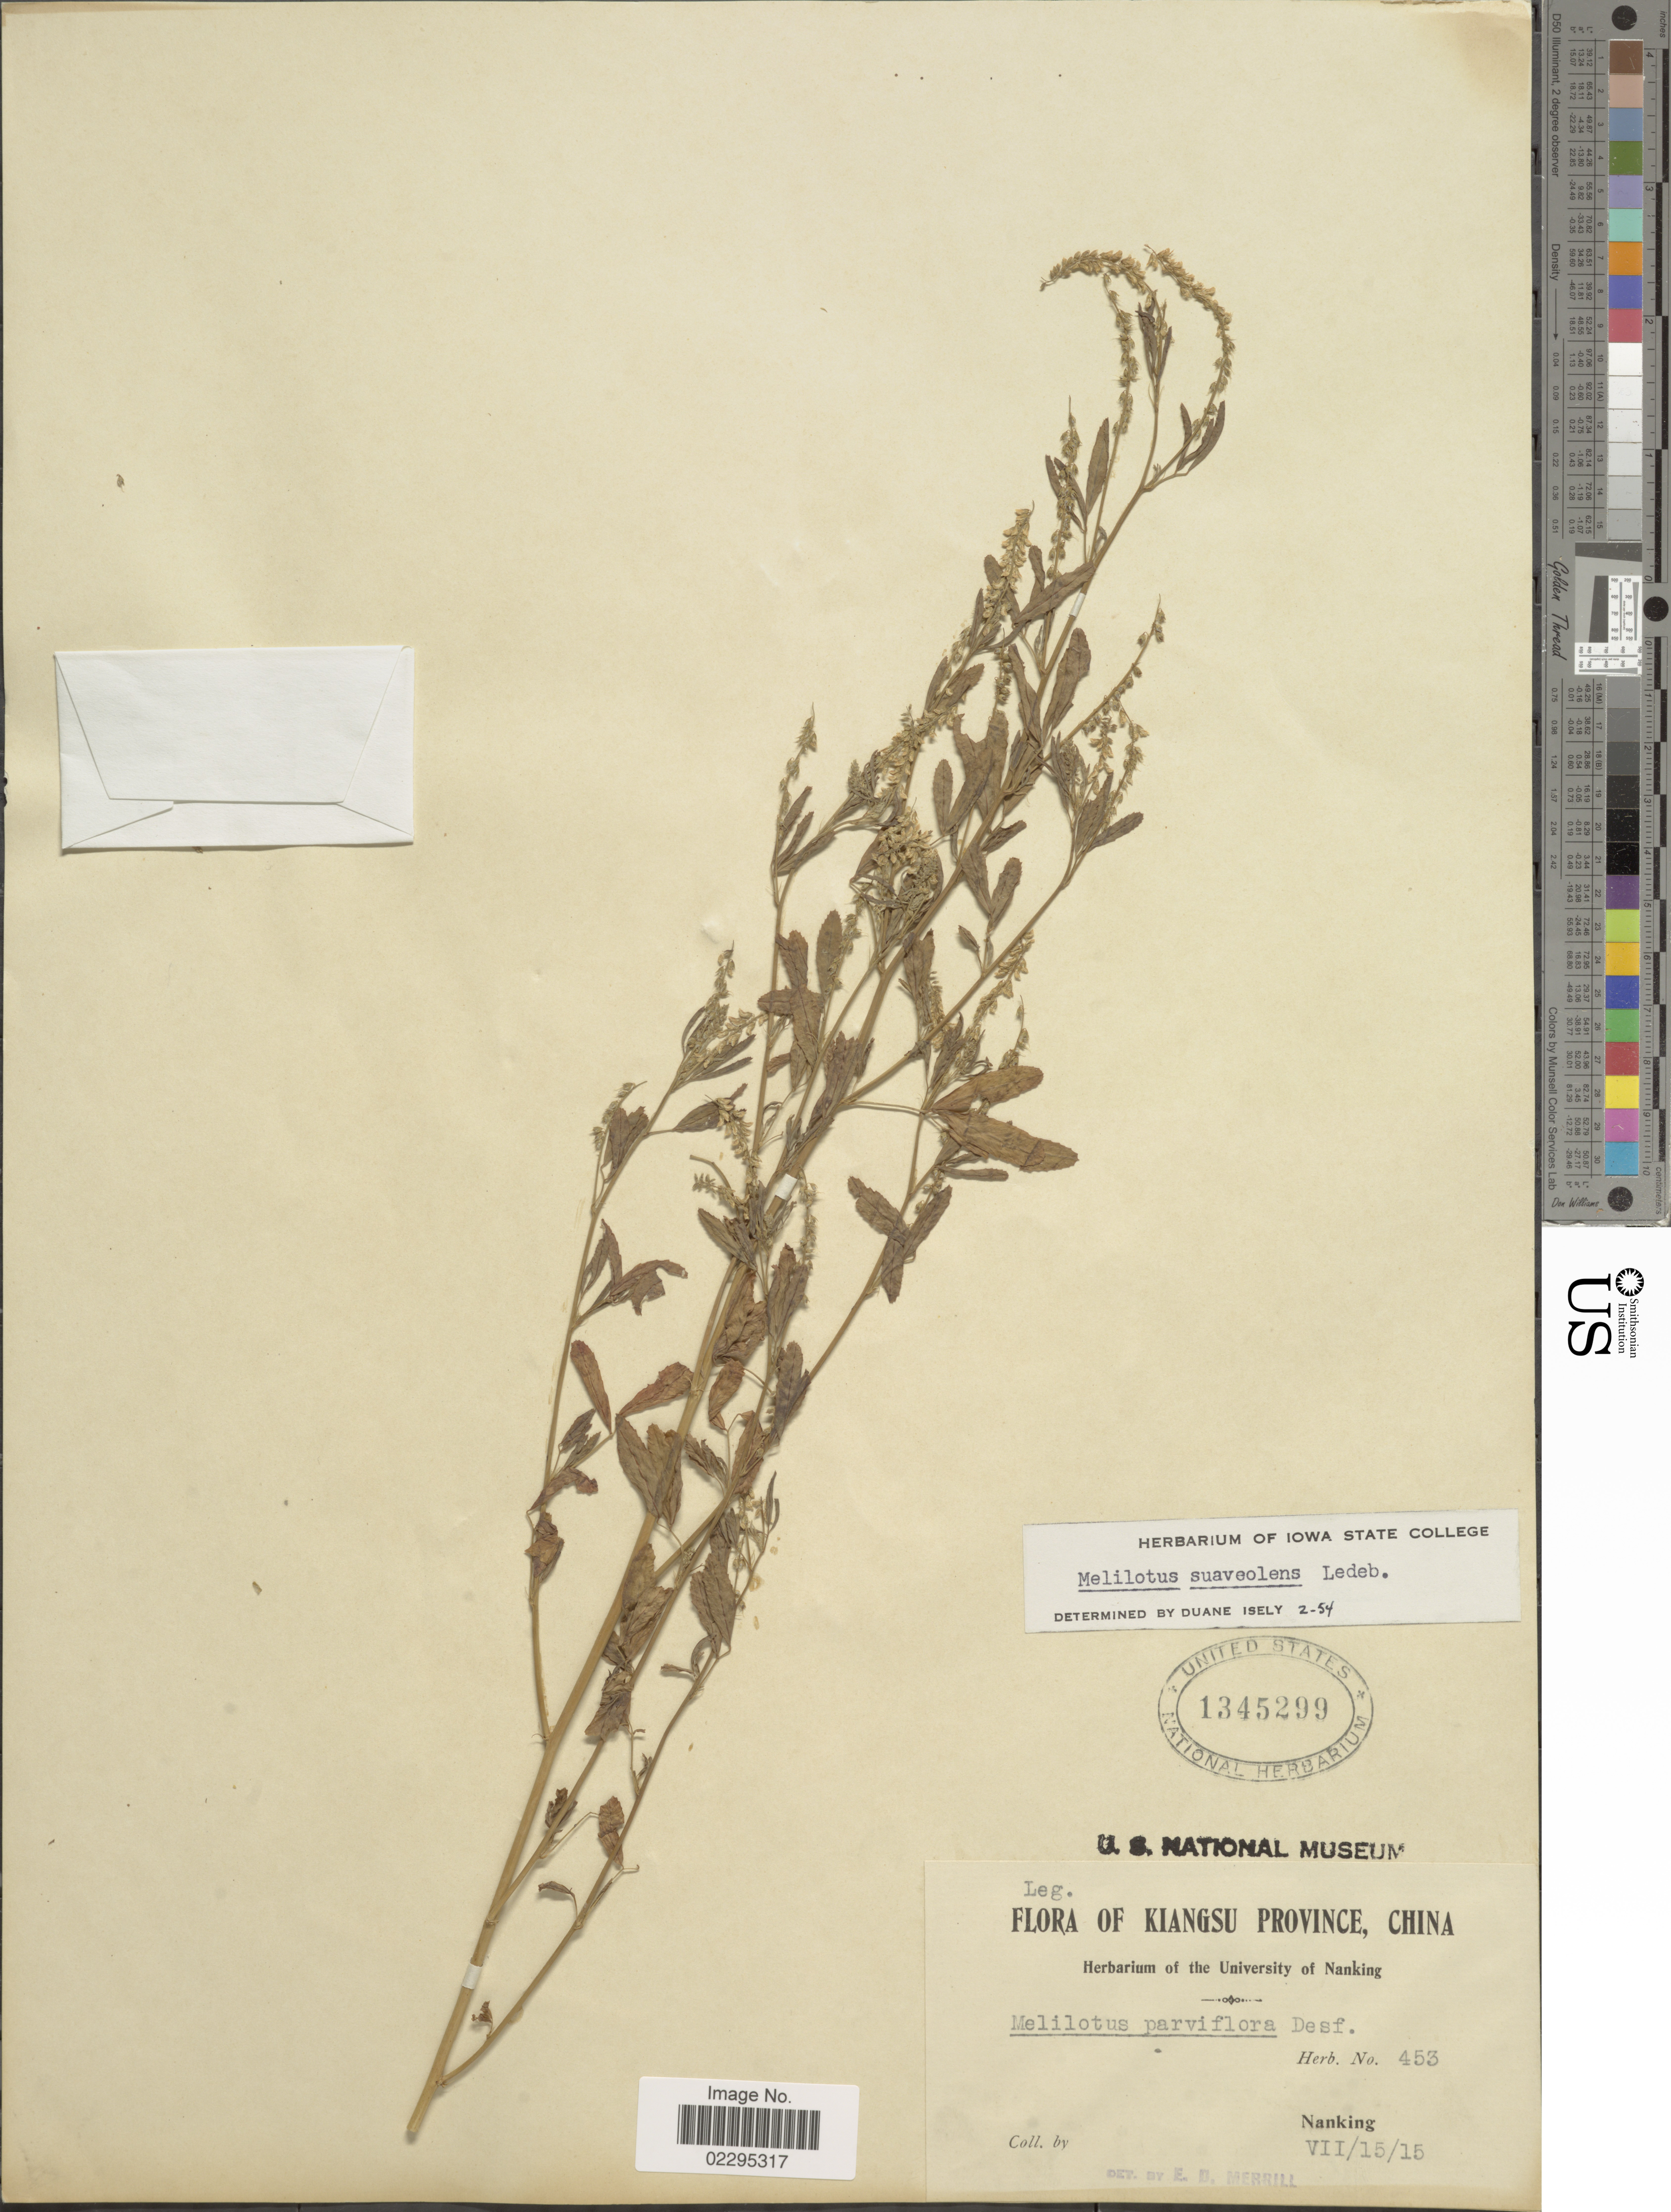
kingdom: Plantae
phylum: Tracheophyta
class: Magnoliopsida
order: Fabales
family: Fabaceae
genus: Melilotus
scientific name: Melilotus suaveolens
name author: Ledeb.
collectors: ex herb. University of Nanking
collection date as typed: Transcribed d/m/y: 10/7/15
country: China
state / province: Jiangsu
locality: Kiangsu Province, China.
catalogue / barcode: US 1345299